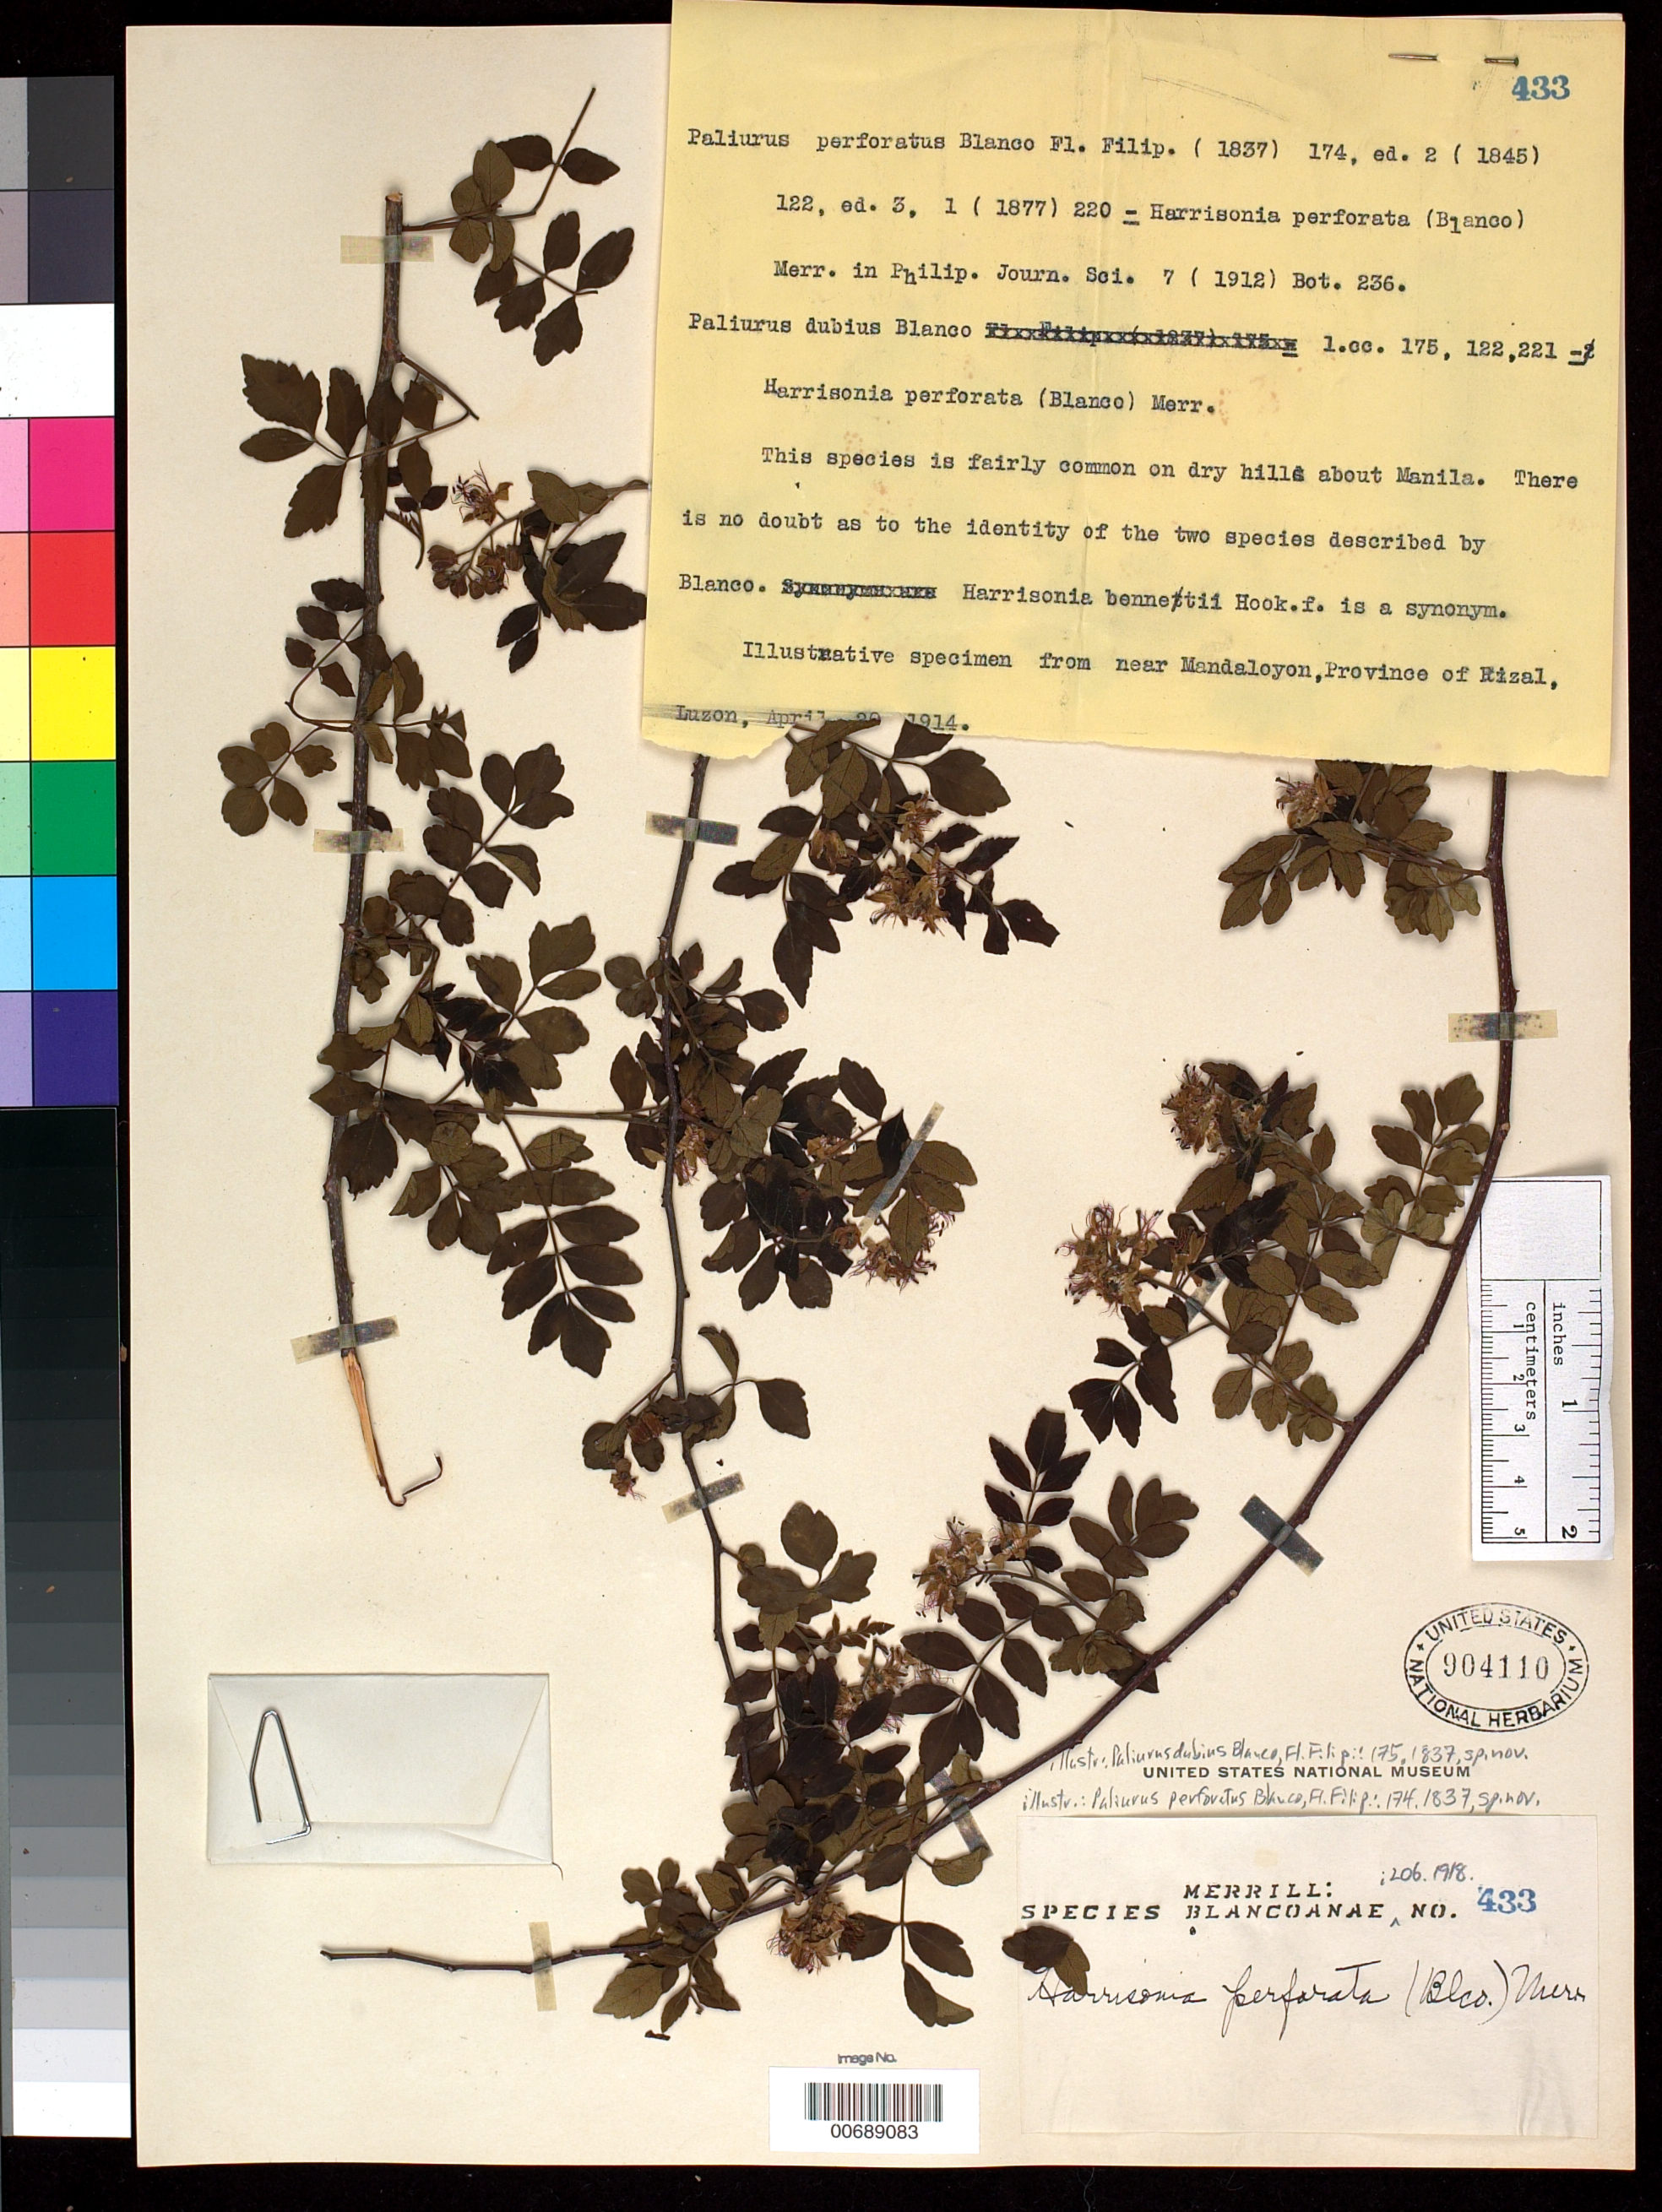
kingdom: Plantae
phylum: Tracheophyta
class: Magnoliopsida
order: Sapindales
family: Rutaceae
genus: Harrisonia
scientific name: Harrisonia perforata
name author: (Blanco) Merr.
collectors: E. D. Merrill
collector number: Sp. Blancoan. 0433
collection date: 1914-04-20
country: Philippines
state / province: Calabarzon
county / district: Rizal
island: Luzon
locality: Mandaloyon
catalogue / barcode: US 904110